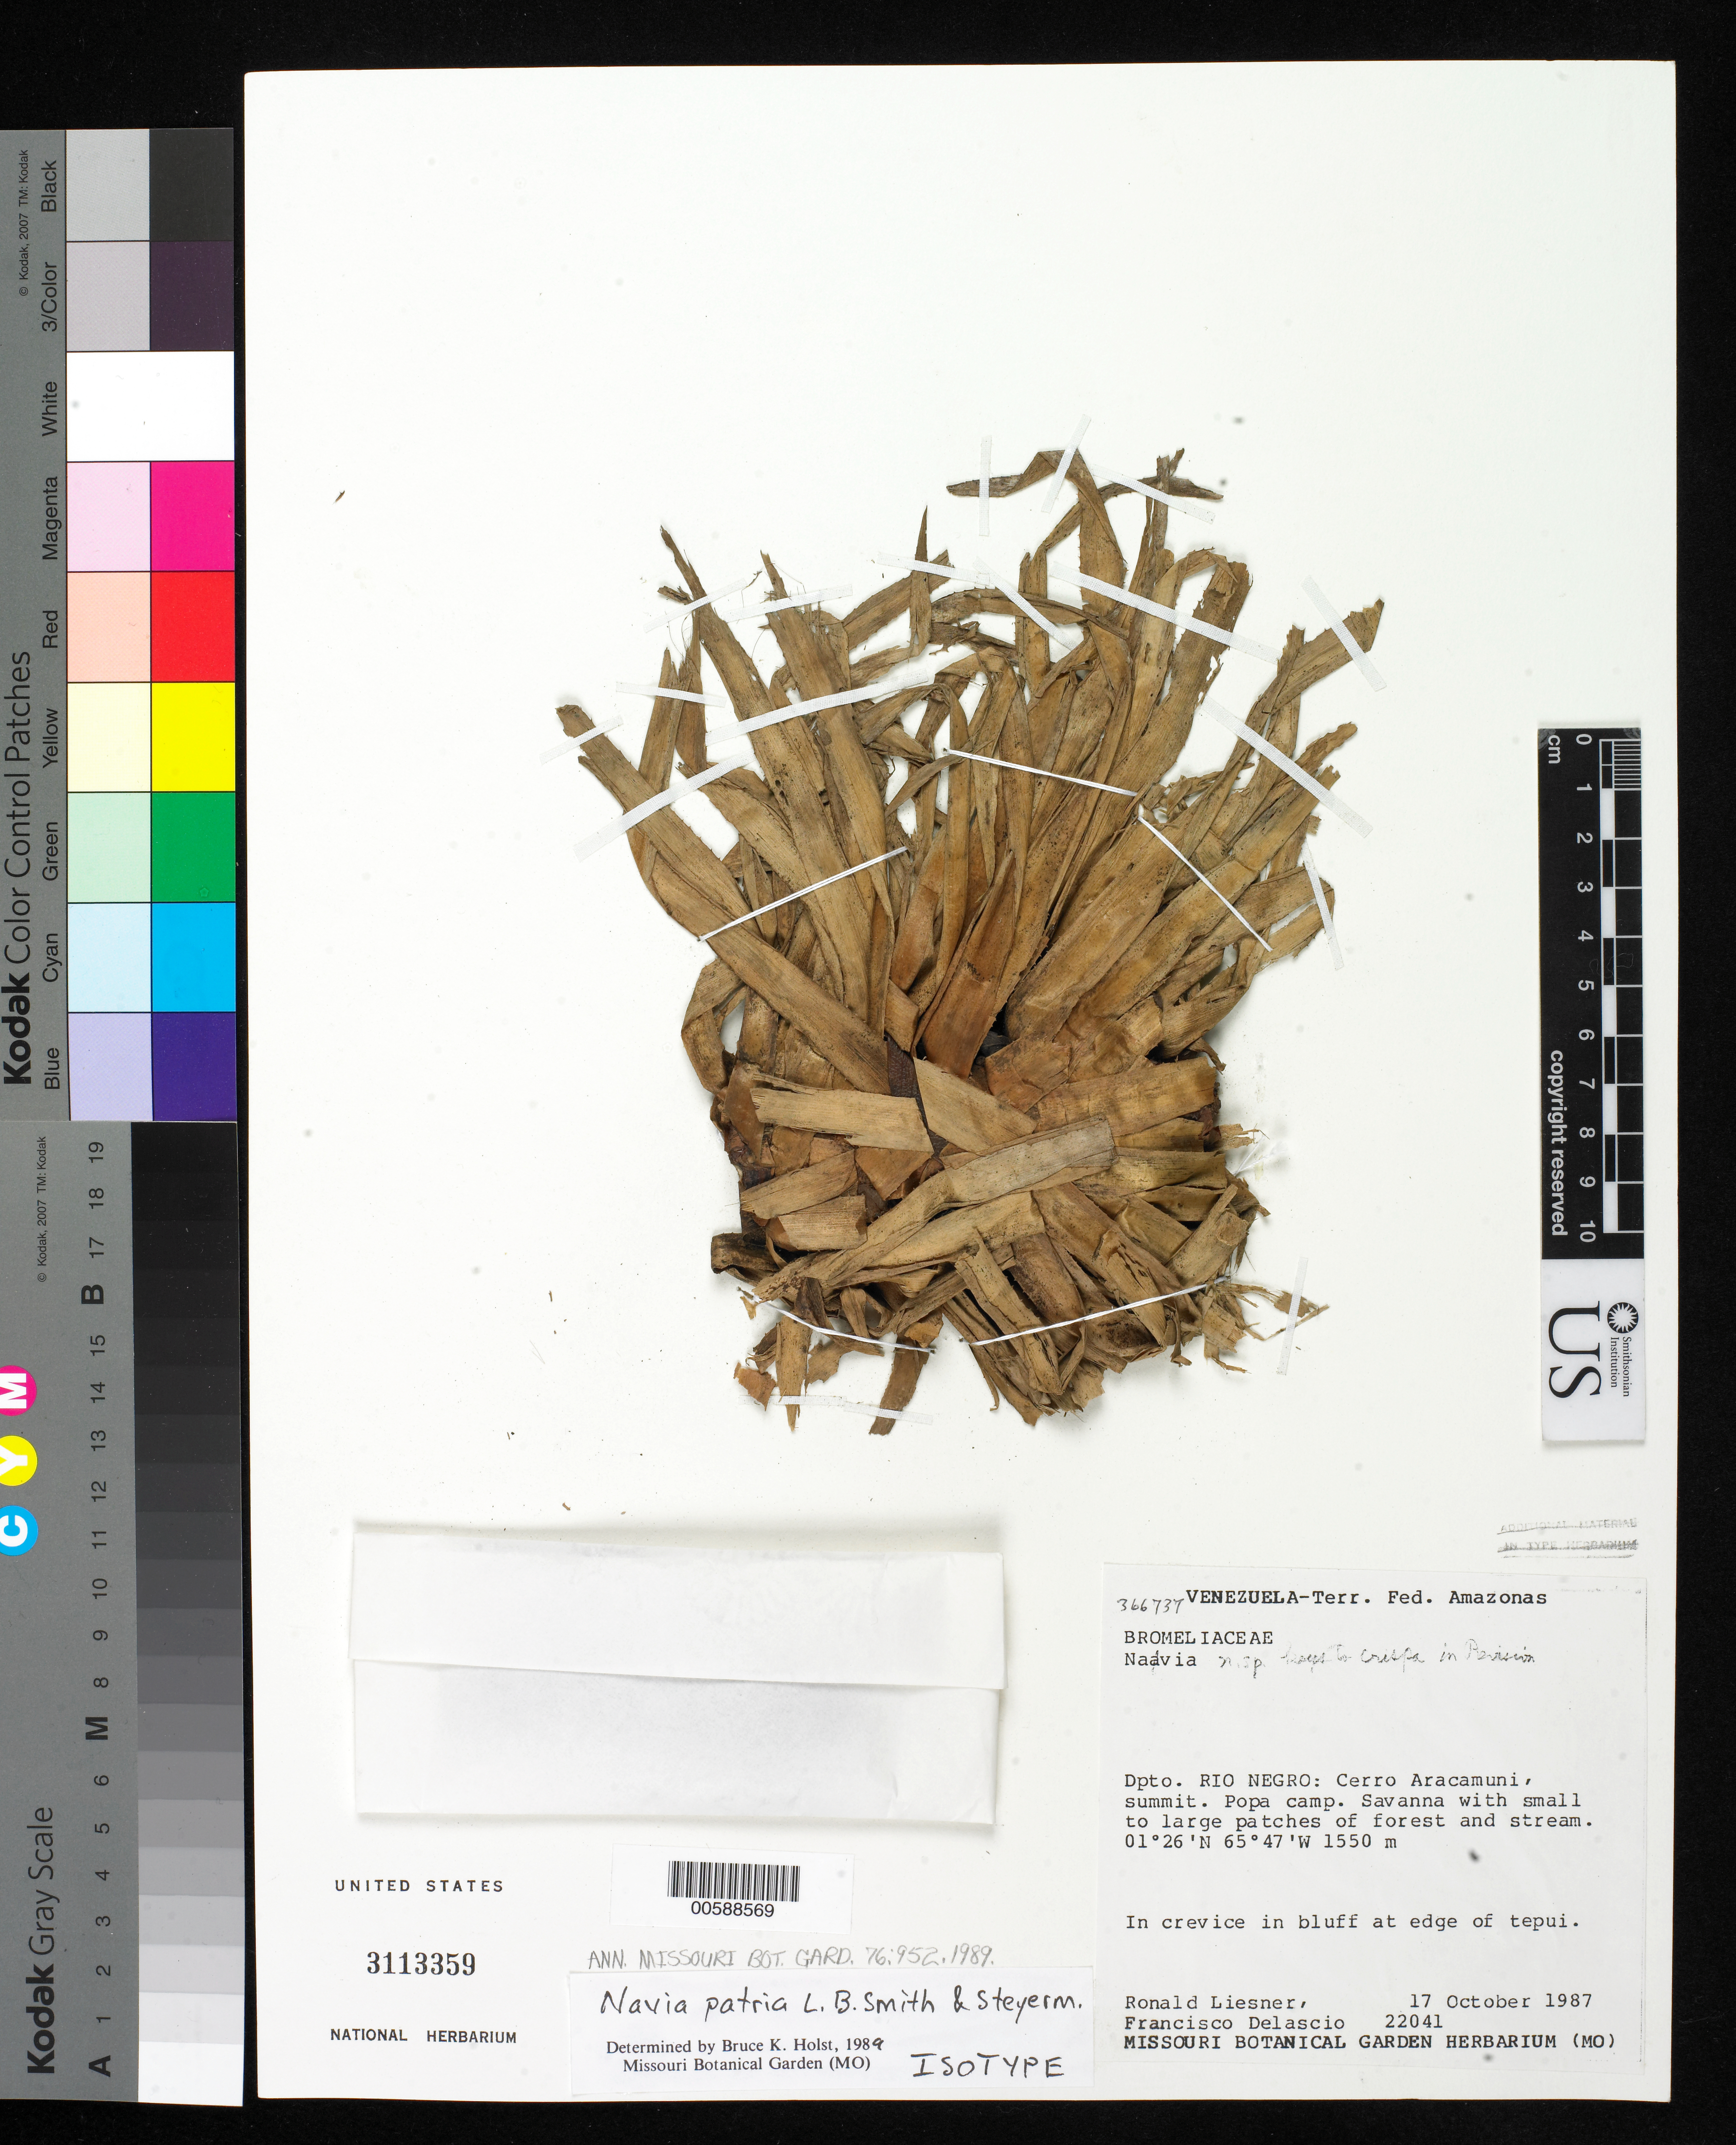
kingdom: Plantae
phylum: Tracheophyta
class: Liliopsida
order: Poales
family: Bromeliaceae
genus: Navia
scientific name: Navia patria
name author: L.B. Sm. & Steyerm.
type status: Isotype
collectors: R. L. Liesner & F. Delascio C.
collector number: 22041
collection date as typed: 17 Oct 1987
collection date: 1987-10-17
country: Venezuela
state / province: Amazonas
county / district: Rio Negro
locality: Cerro Aracamuni, summit, Popa camp.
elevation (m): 1550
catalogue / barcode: US 3113359